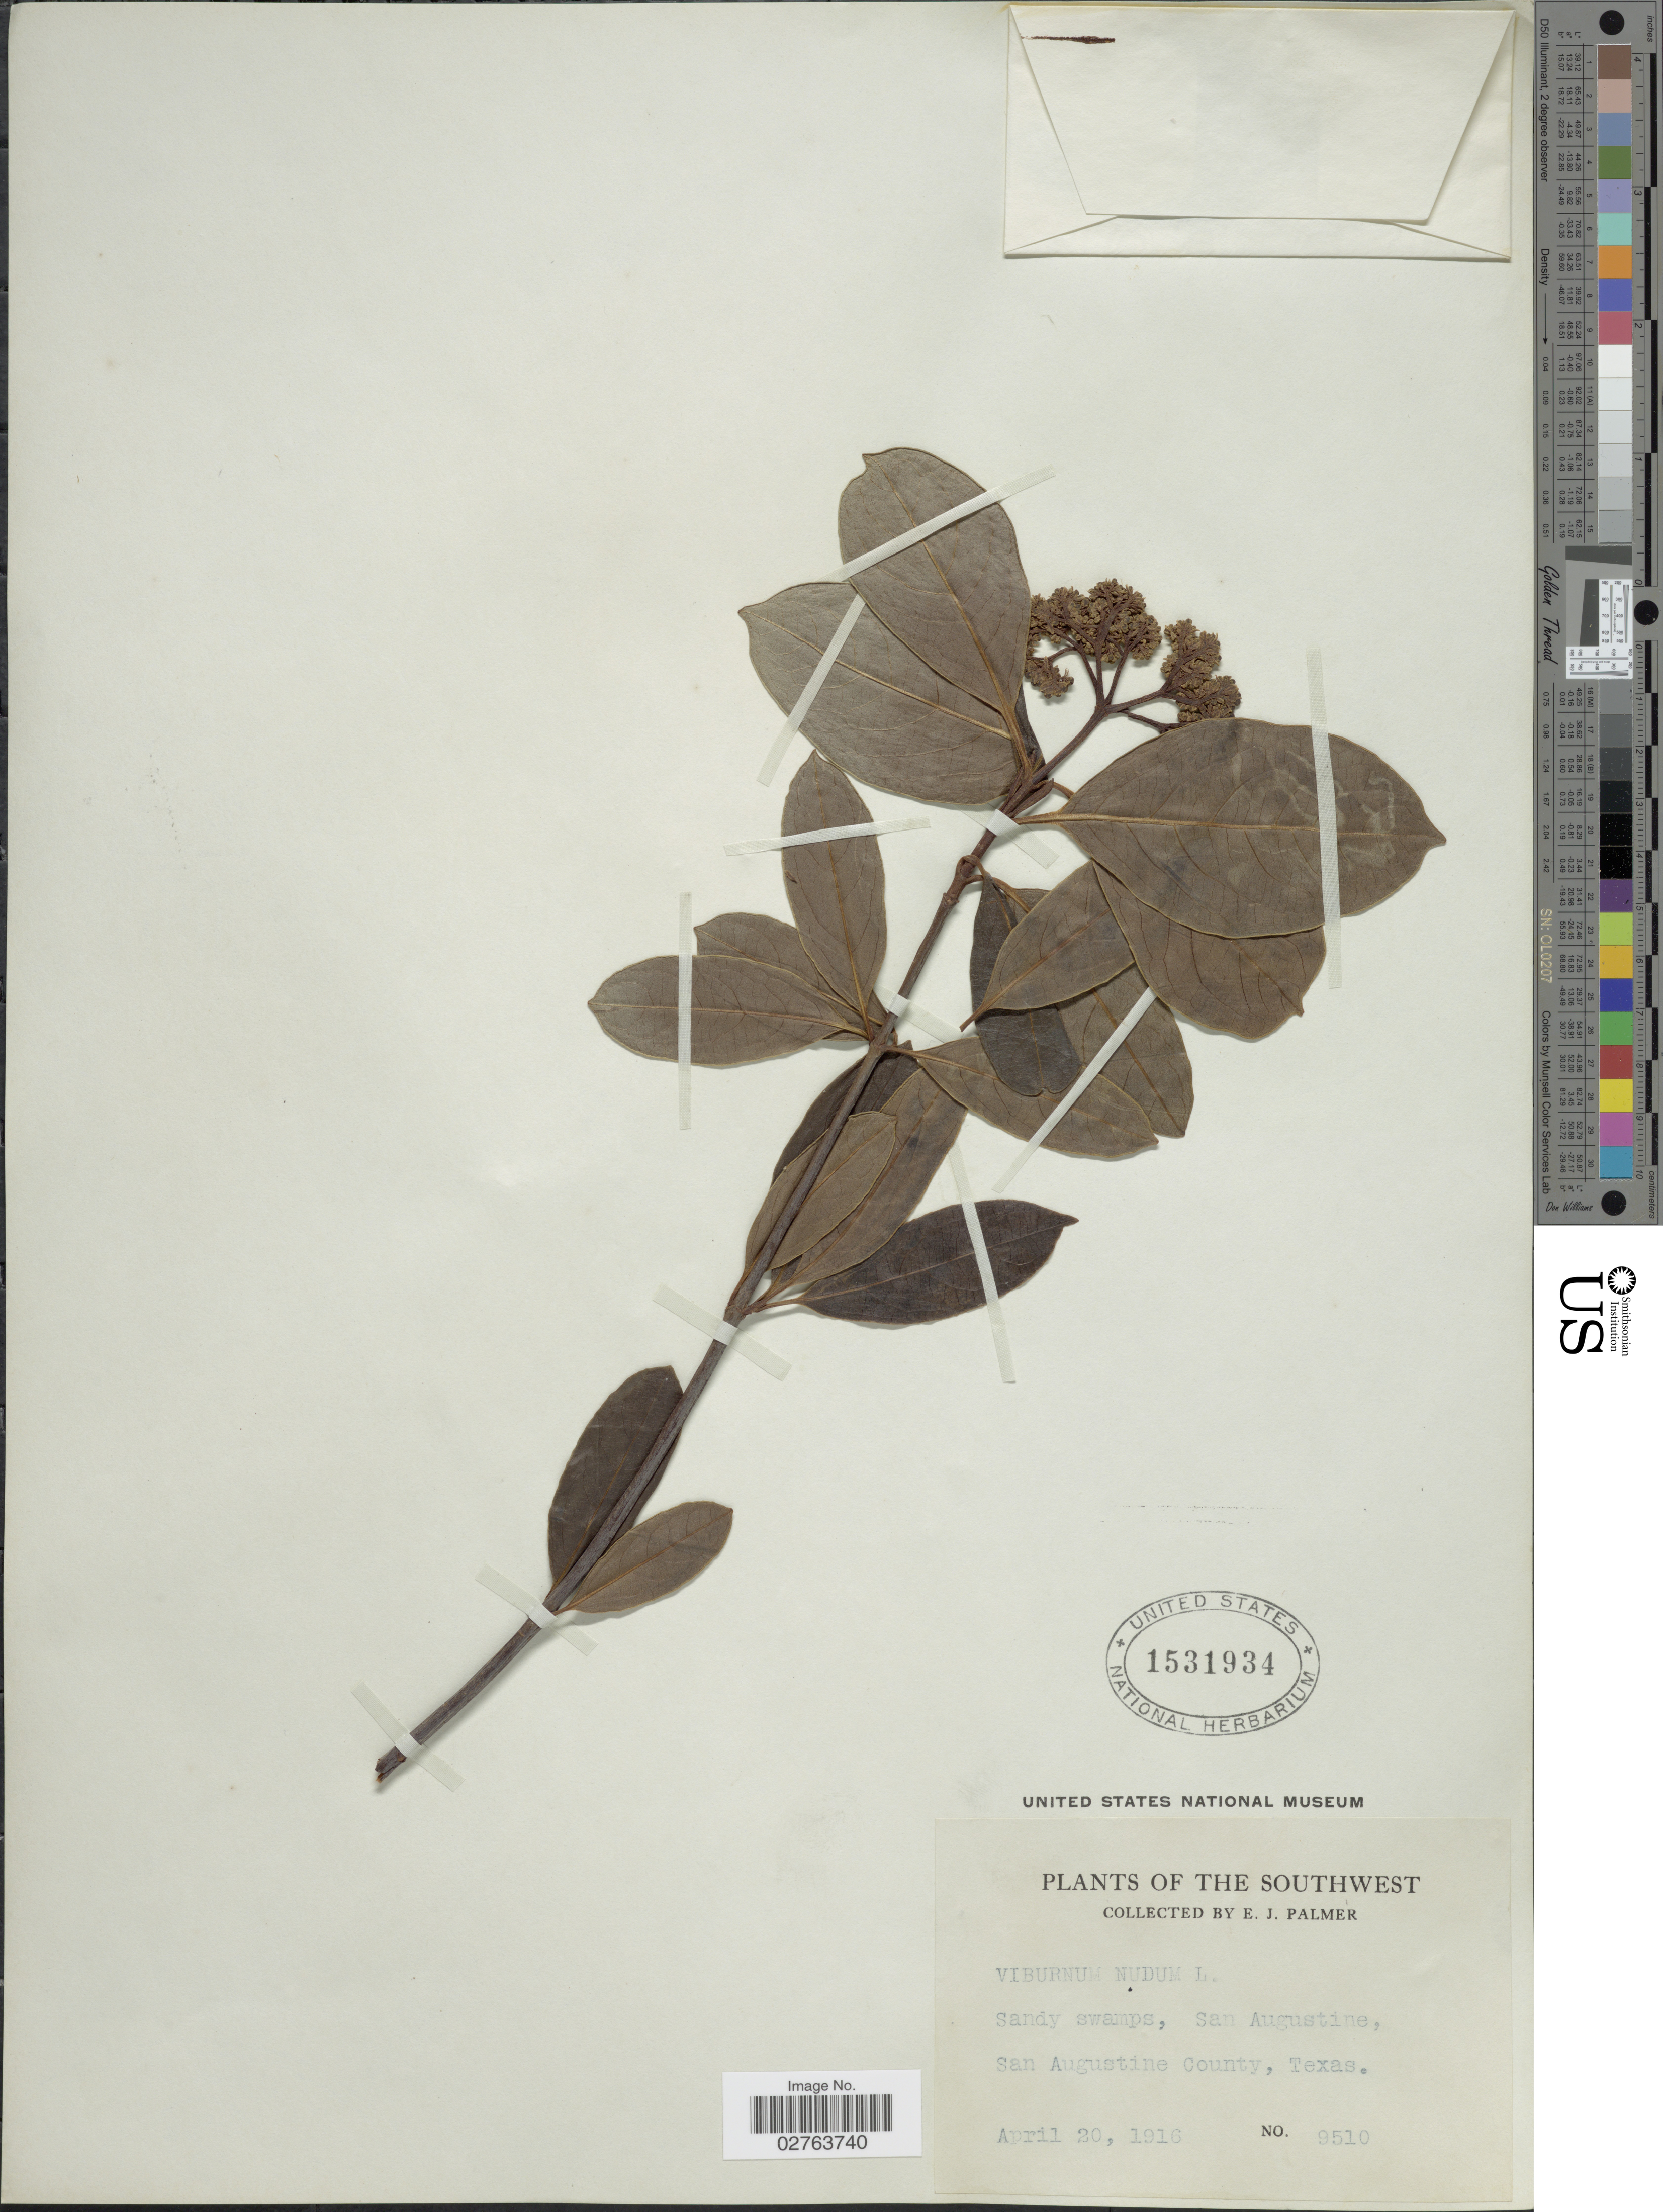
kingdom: Plantae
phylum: Tracheophyta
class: Magnoliopsida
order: Dipsacales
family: Viburnaceae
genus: Viburnum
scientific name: Viburnum nudum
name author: L.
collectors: E. J. Palmer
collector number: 9510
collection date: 1916-04-20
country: United States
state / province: Texas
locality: The Southwest. San Augustine, San Augustine County.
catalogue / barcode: US 1531934